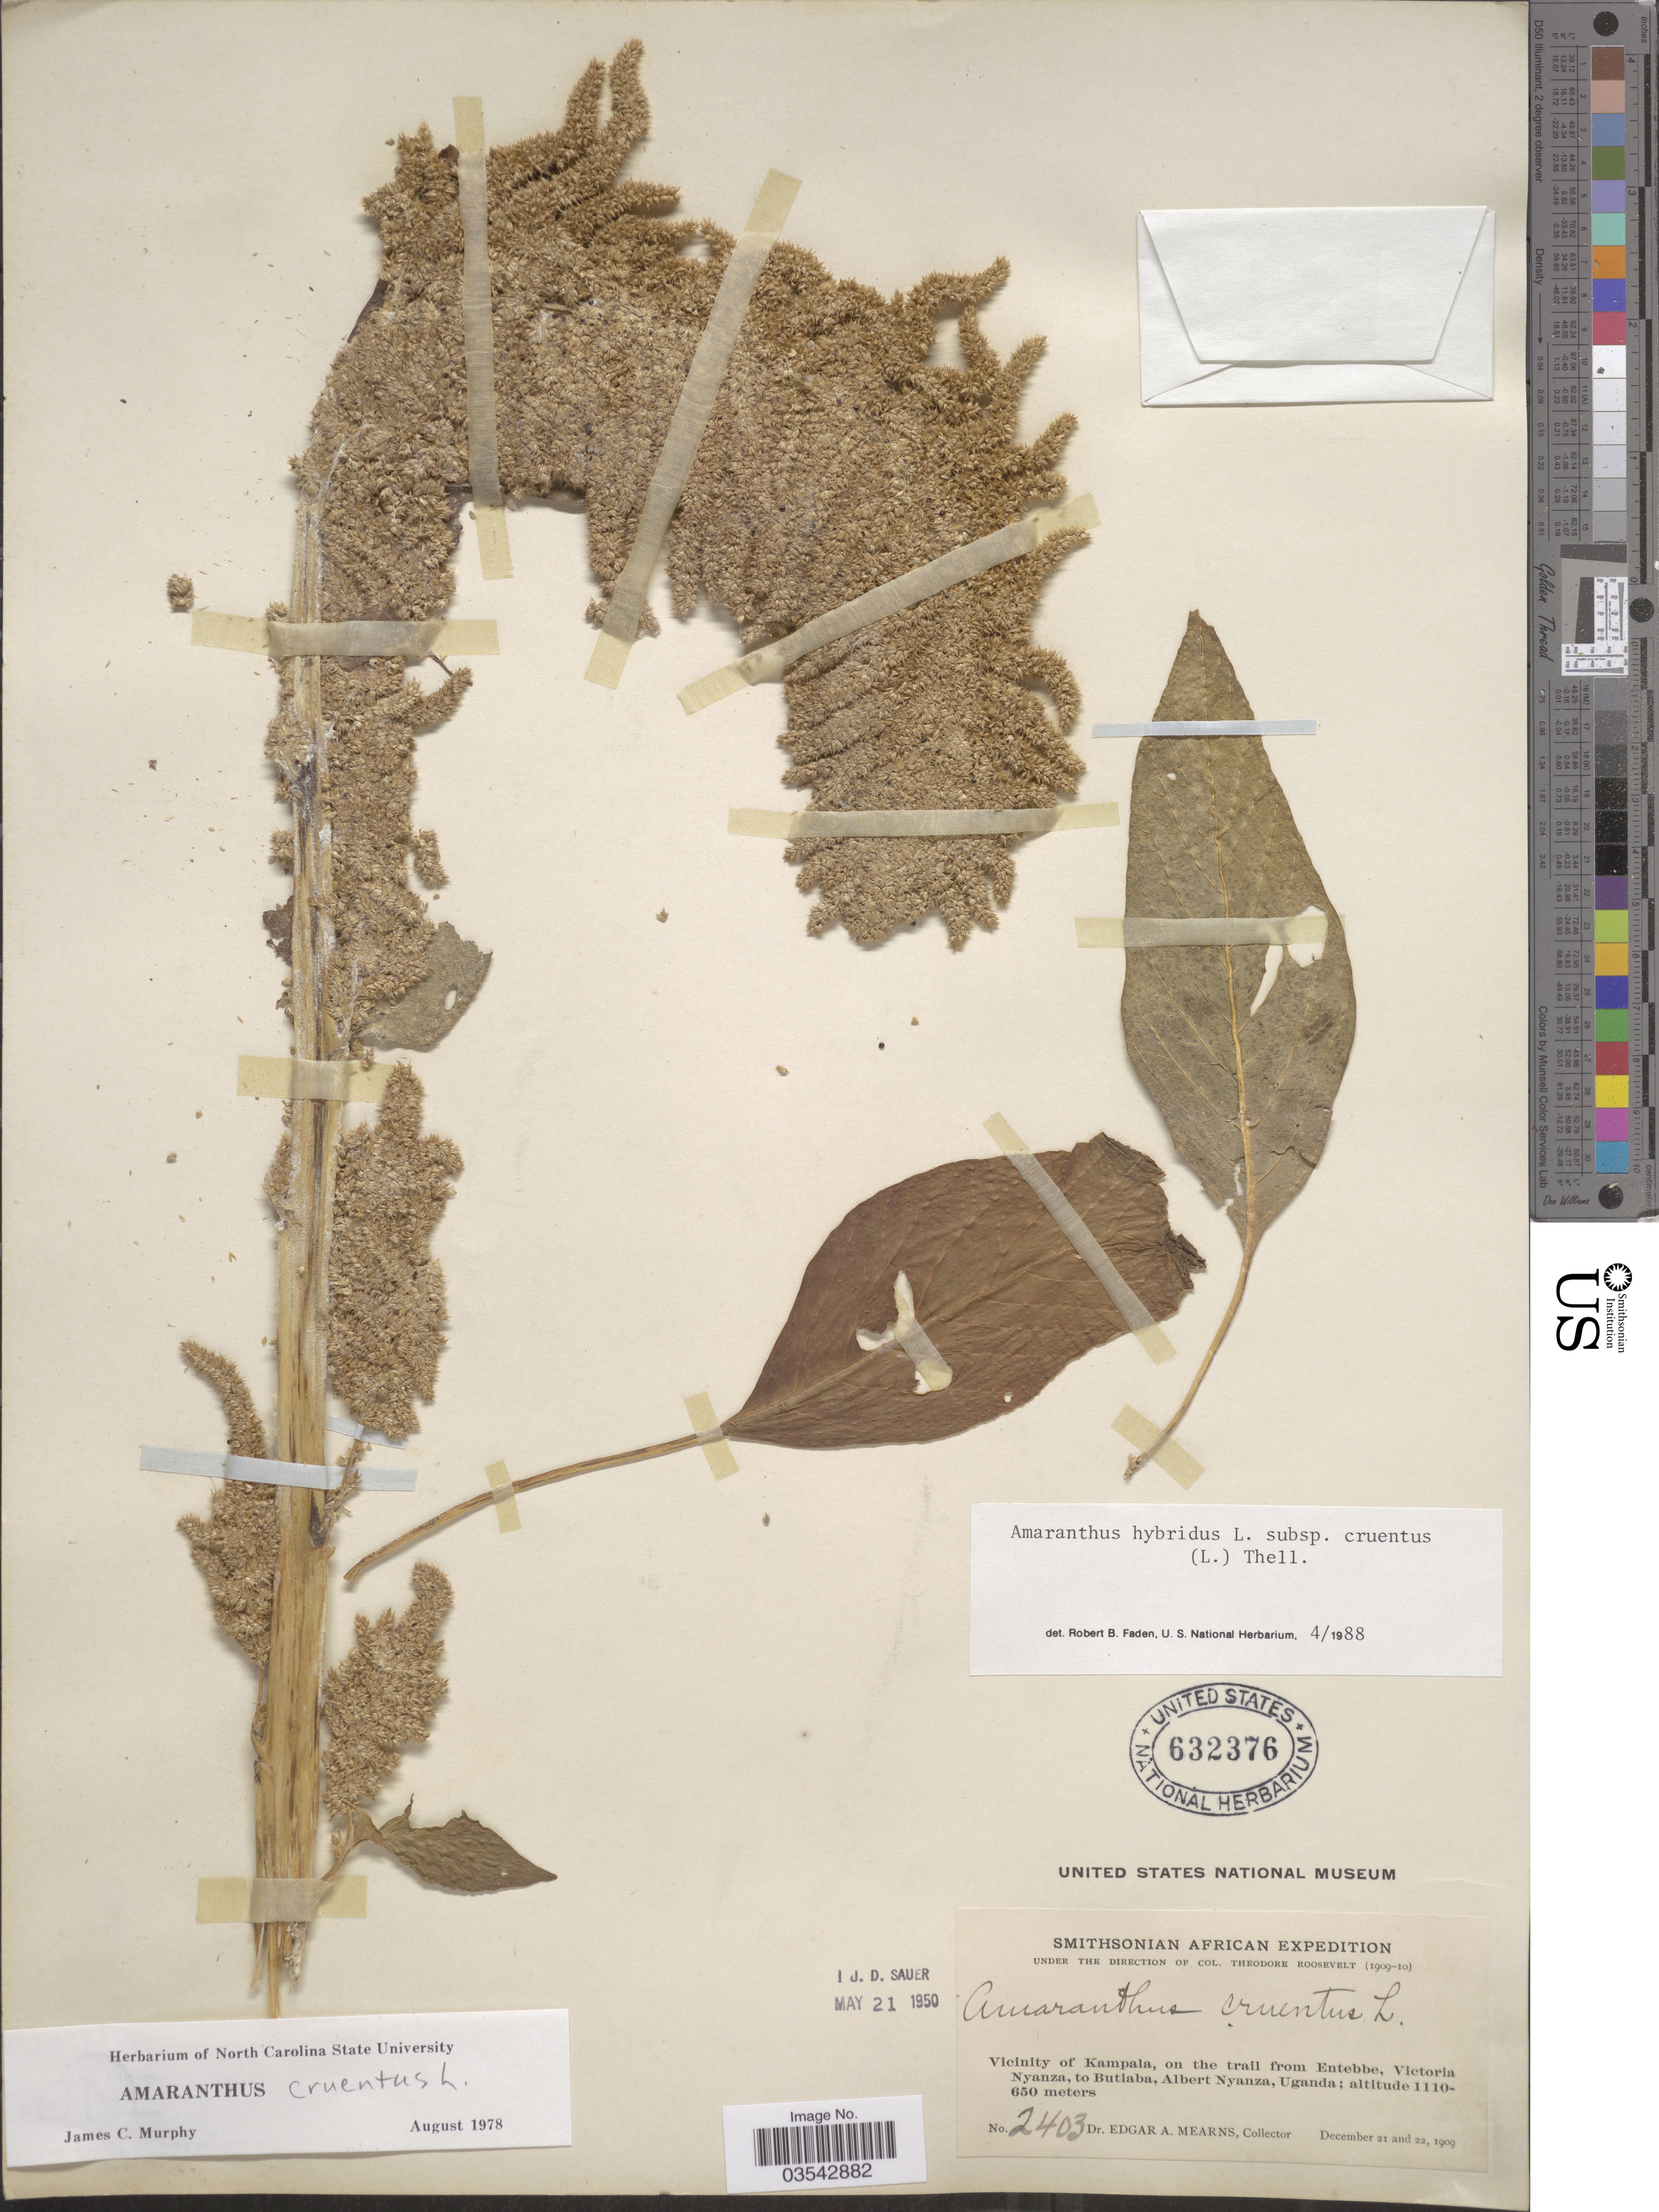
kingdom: Plantae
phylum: Tracheophyta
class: Magnoliopsida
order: Caryophyllales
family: Amaranthaceae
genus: Amaranthus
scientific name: Amaranthus hybridus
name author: L.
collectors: E. A. Mearns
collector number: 2403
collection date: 1909-12-21/1909-12-22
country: Uganda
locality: Vicinity of Kampala, on the trail from Entebbe, Victoria Nyanza, to Butiaba, Albert Nyanza.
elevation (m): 650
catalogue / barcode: US 632376